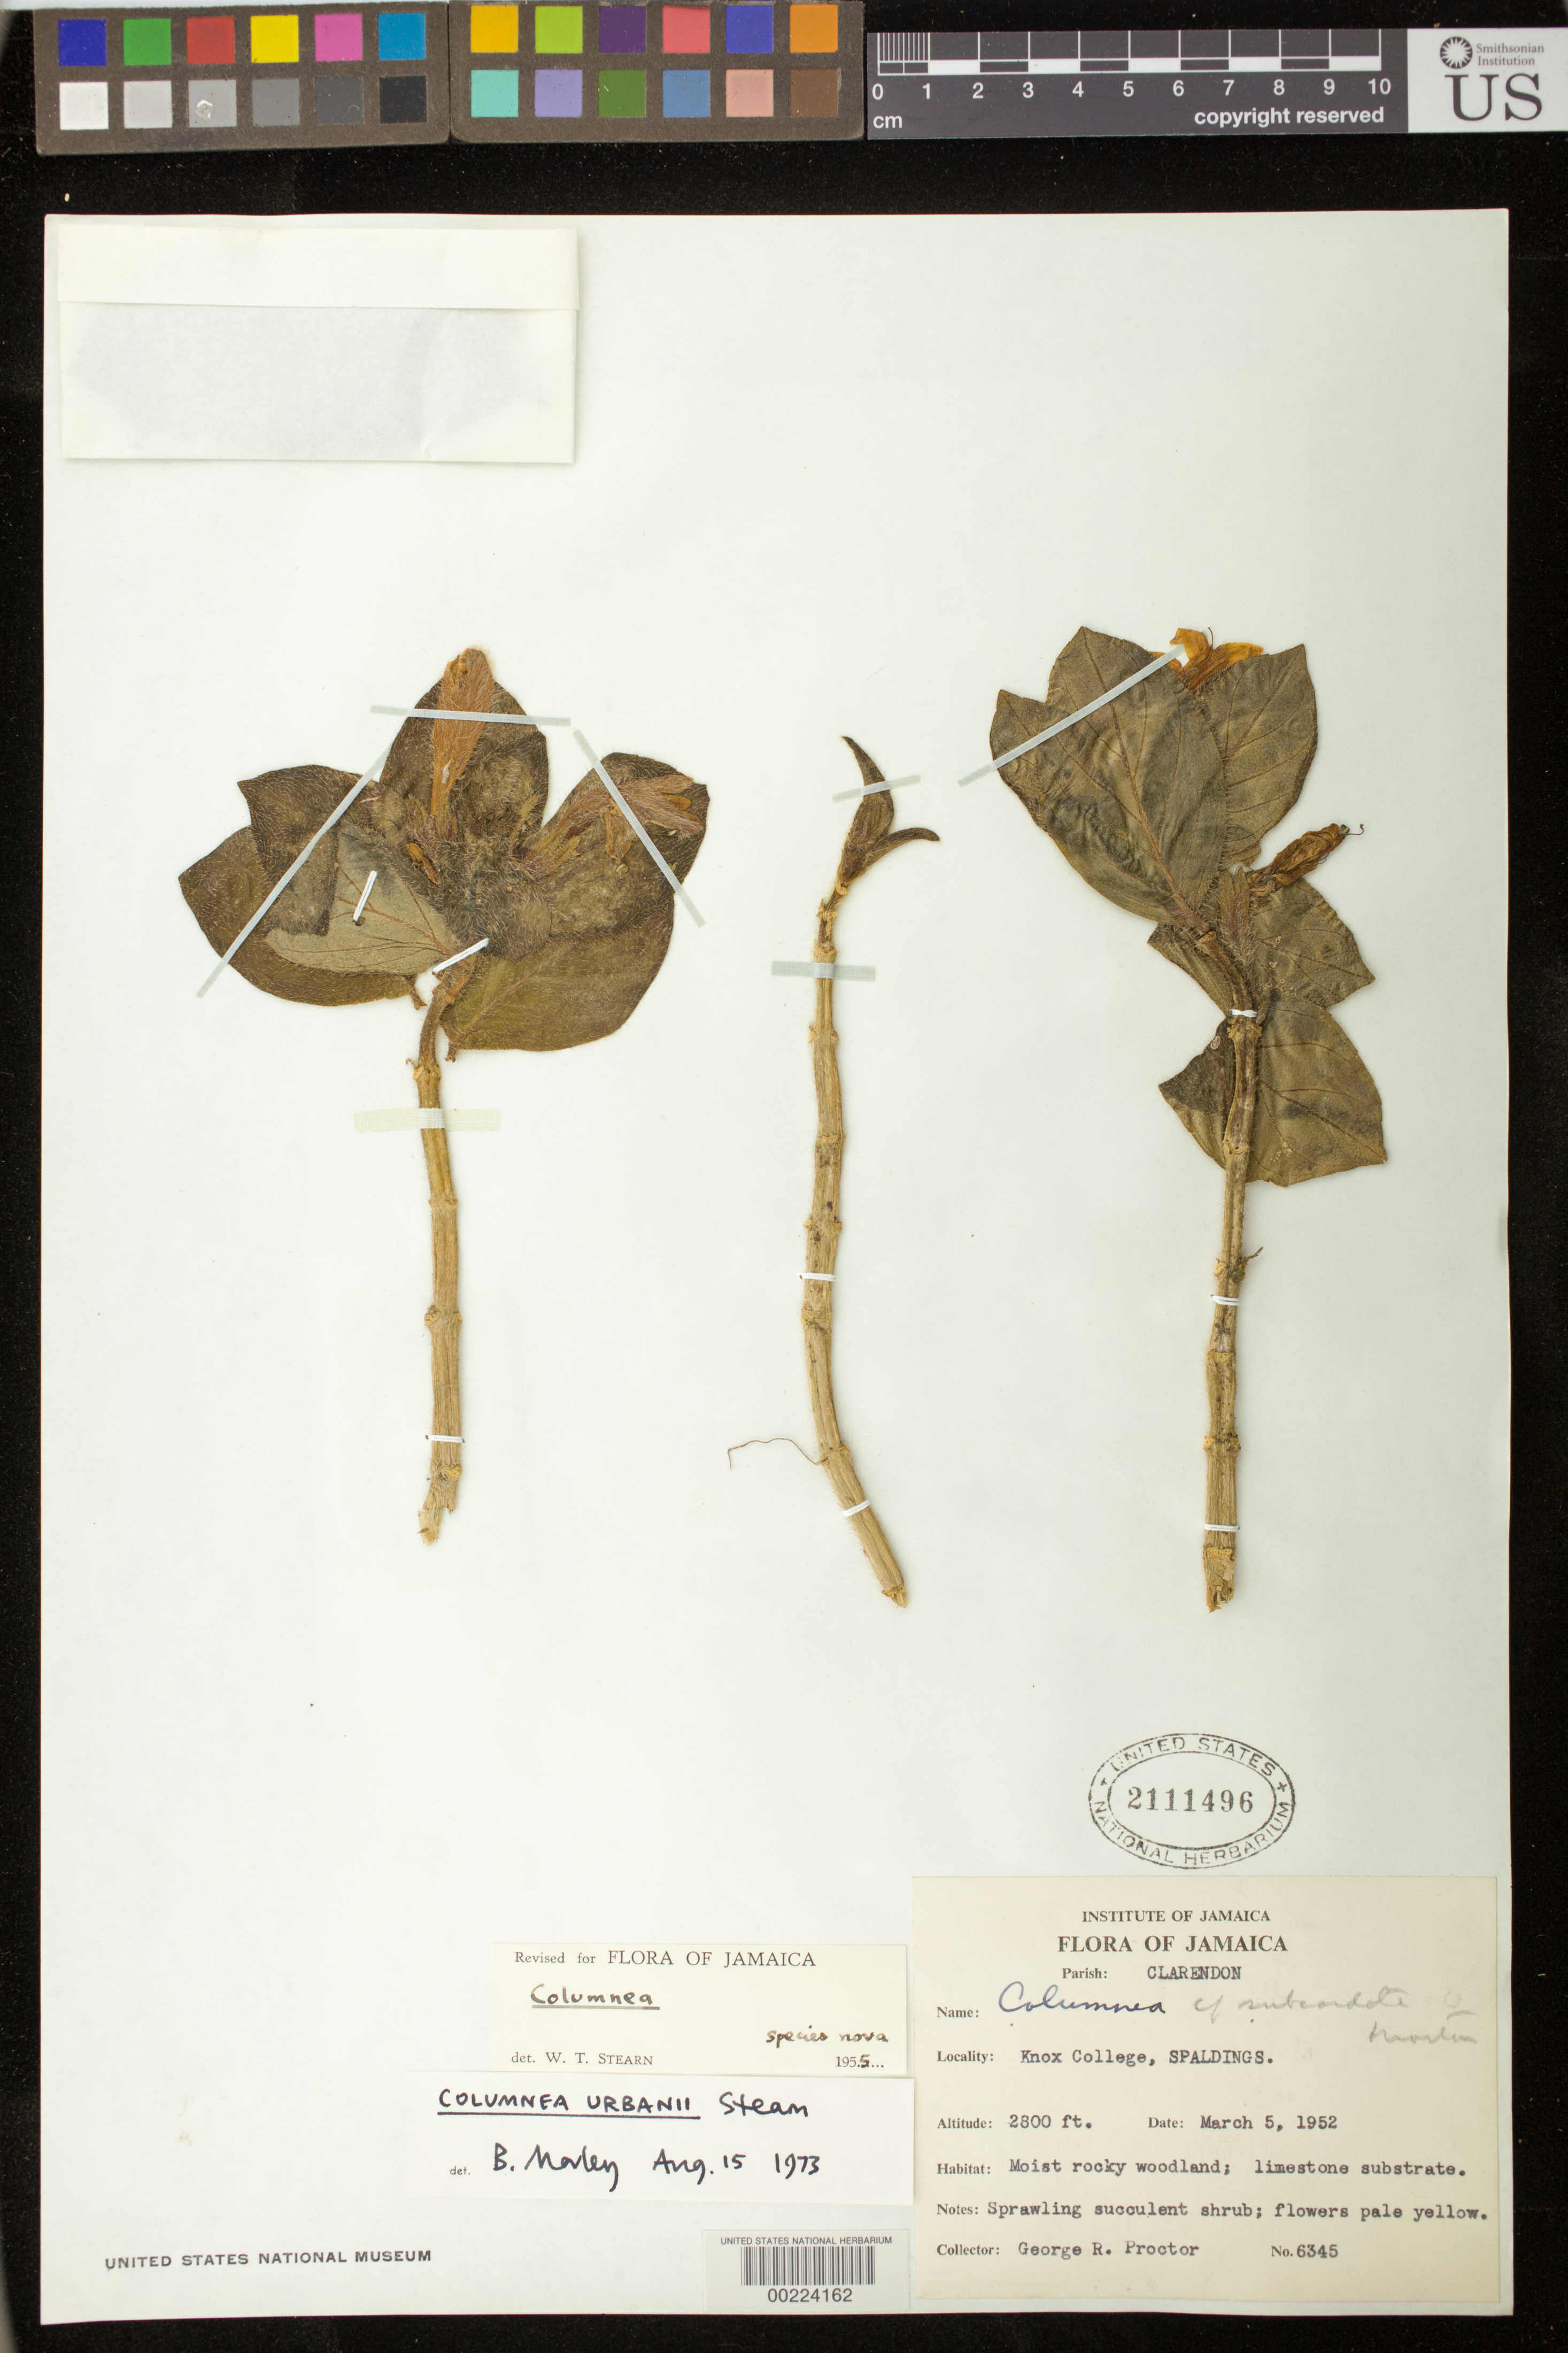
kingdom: Plantae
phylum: Tracheophyta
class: Magnoliopsida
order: Lamiales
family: Gesneriaceae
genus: Columnea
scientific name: Columnea urbanii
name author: Stearn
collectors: G. R. Proctor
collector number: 6345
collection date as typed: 05 Mar 1952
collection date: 1952-03-05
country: Jamaica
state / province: Clarendon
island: Jamaica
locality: Know College, Spaldings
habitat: Moist rocky woodland, limestone substrate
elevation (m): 853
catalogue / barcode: US 2111496